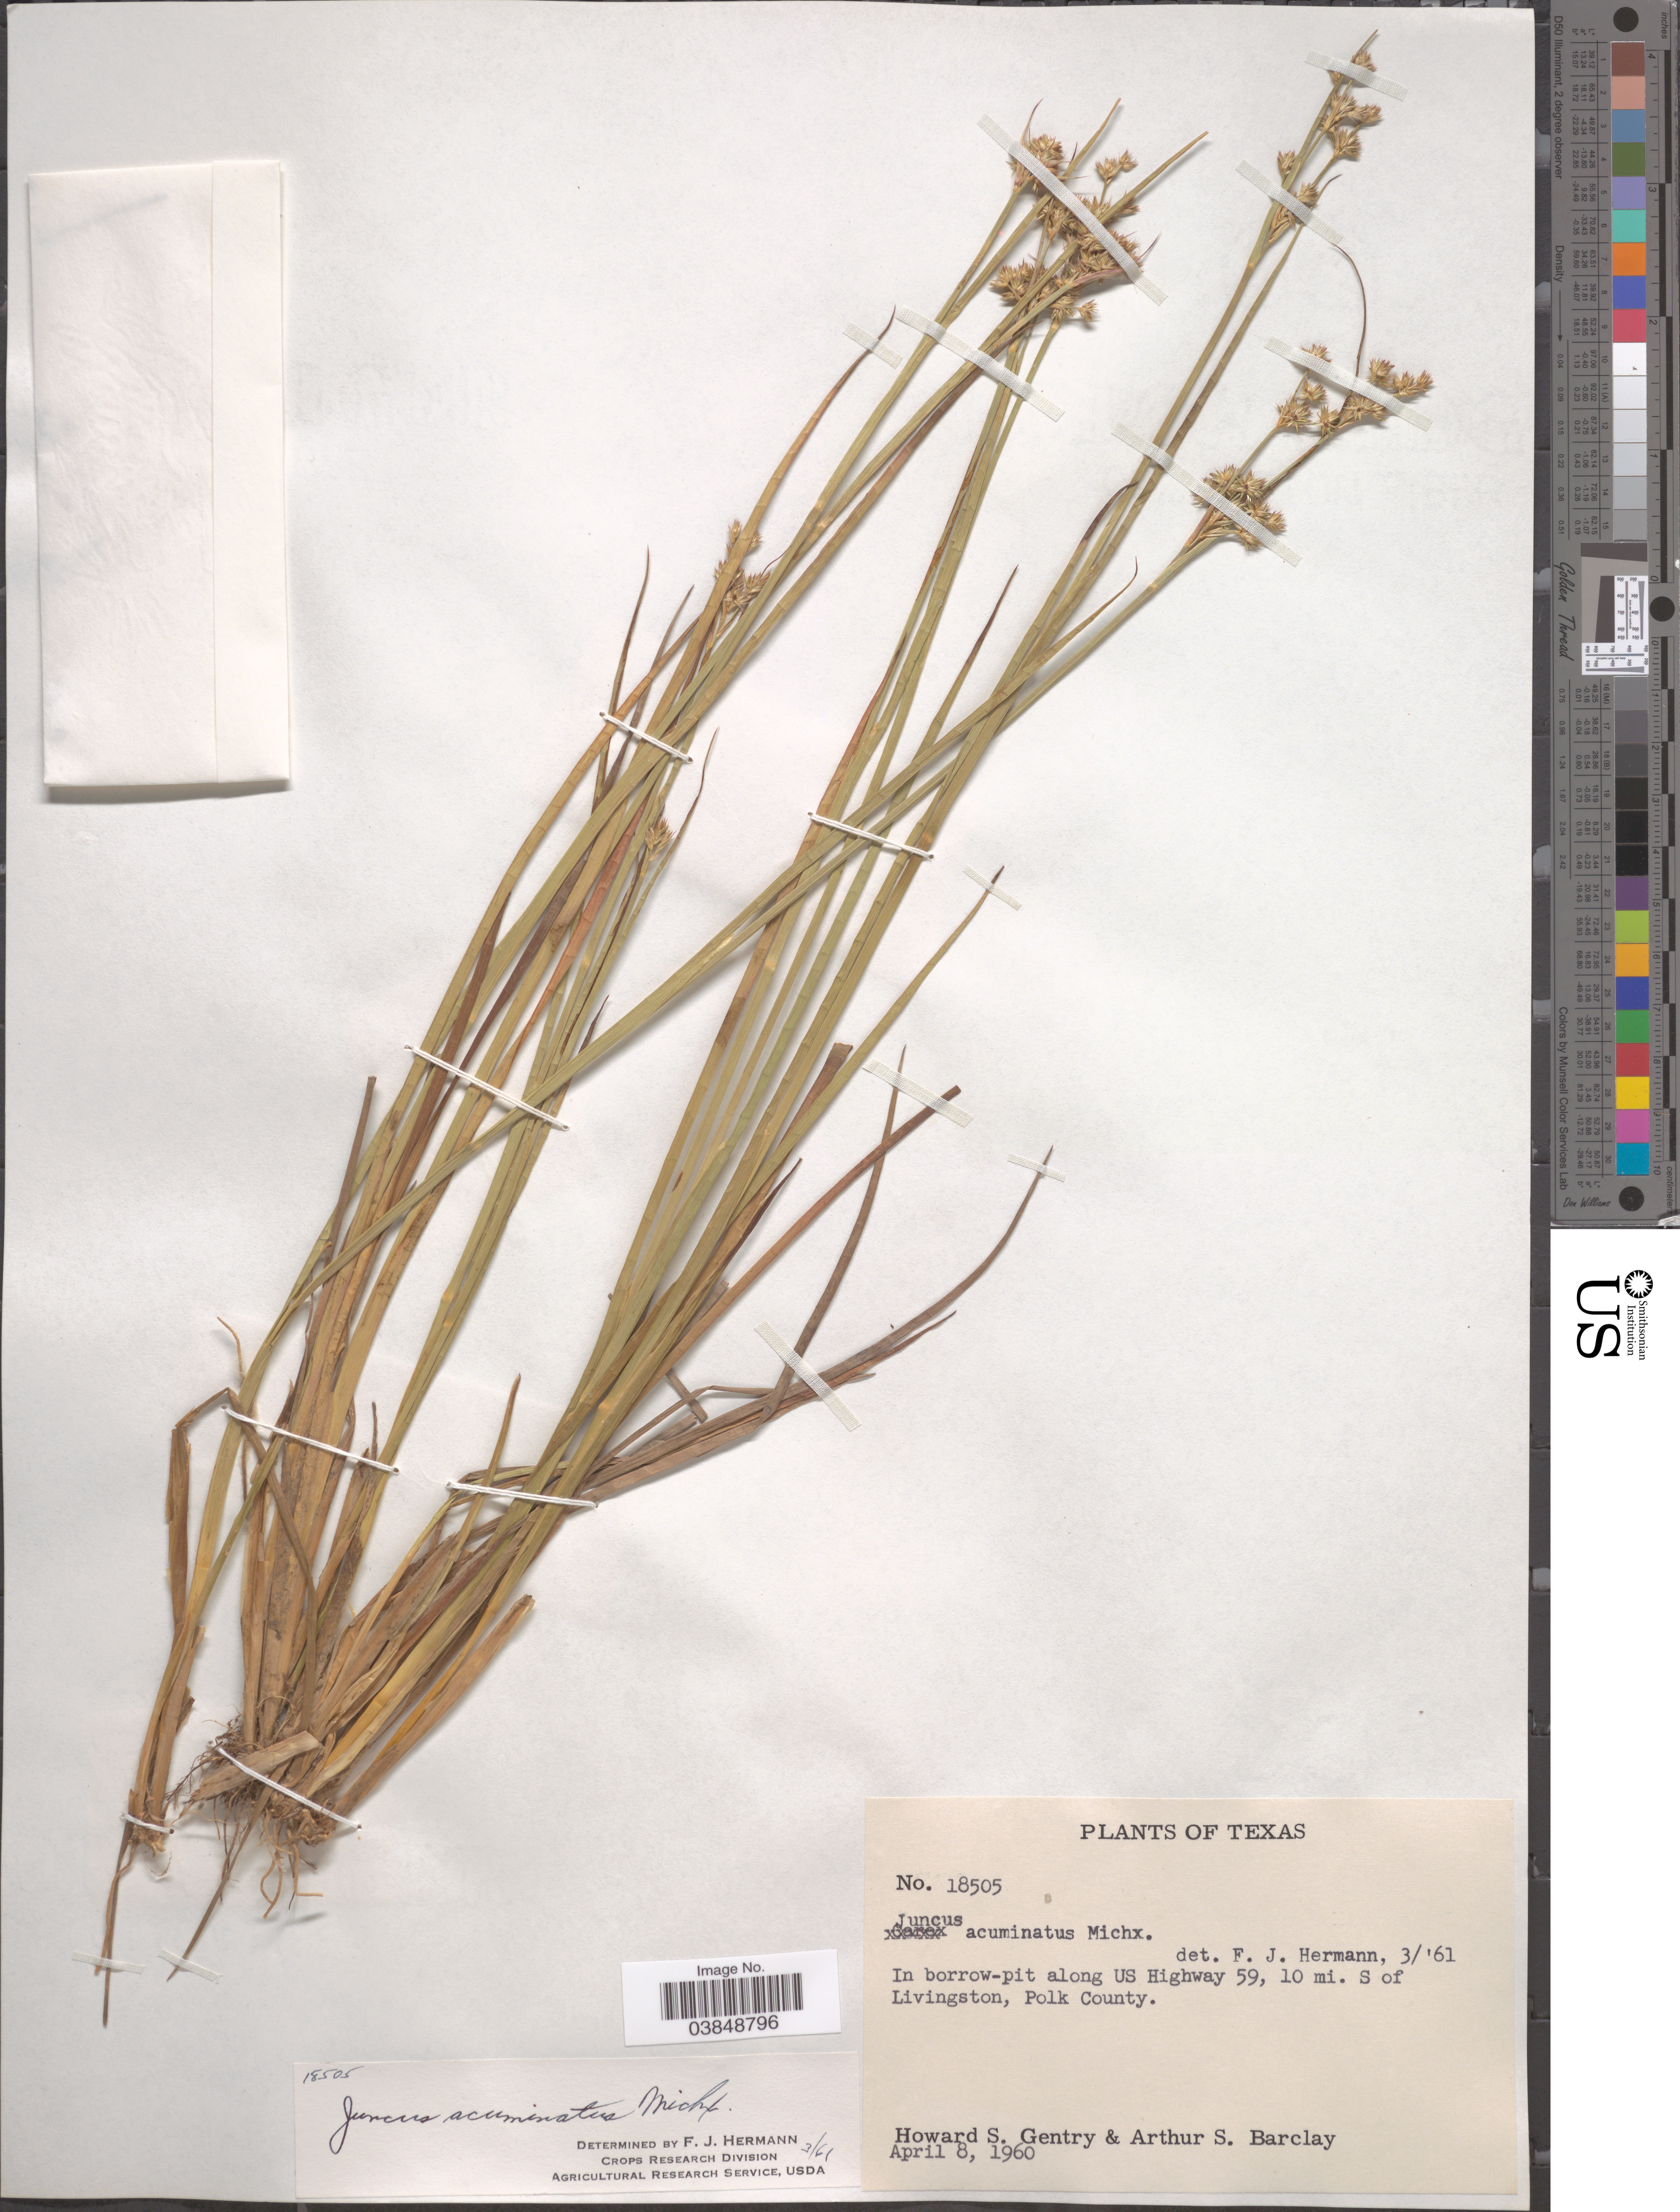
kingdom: Plantae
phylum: Tracheophyta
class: Liliopsida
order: Poales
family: Juncaceae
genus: Juncus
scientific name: Juncus acuminatus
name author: Michx.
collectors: H. S. Gentry & A. S. Barclay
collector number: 18505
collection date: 1960-04-08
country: United States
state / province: Texas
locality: In borrow-pit along US Highway 59, 10 mi. S of Livingston, Polk County.